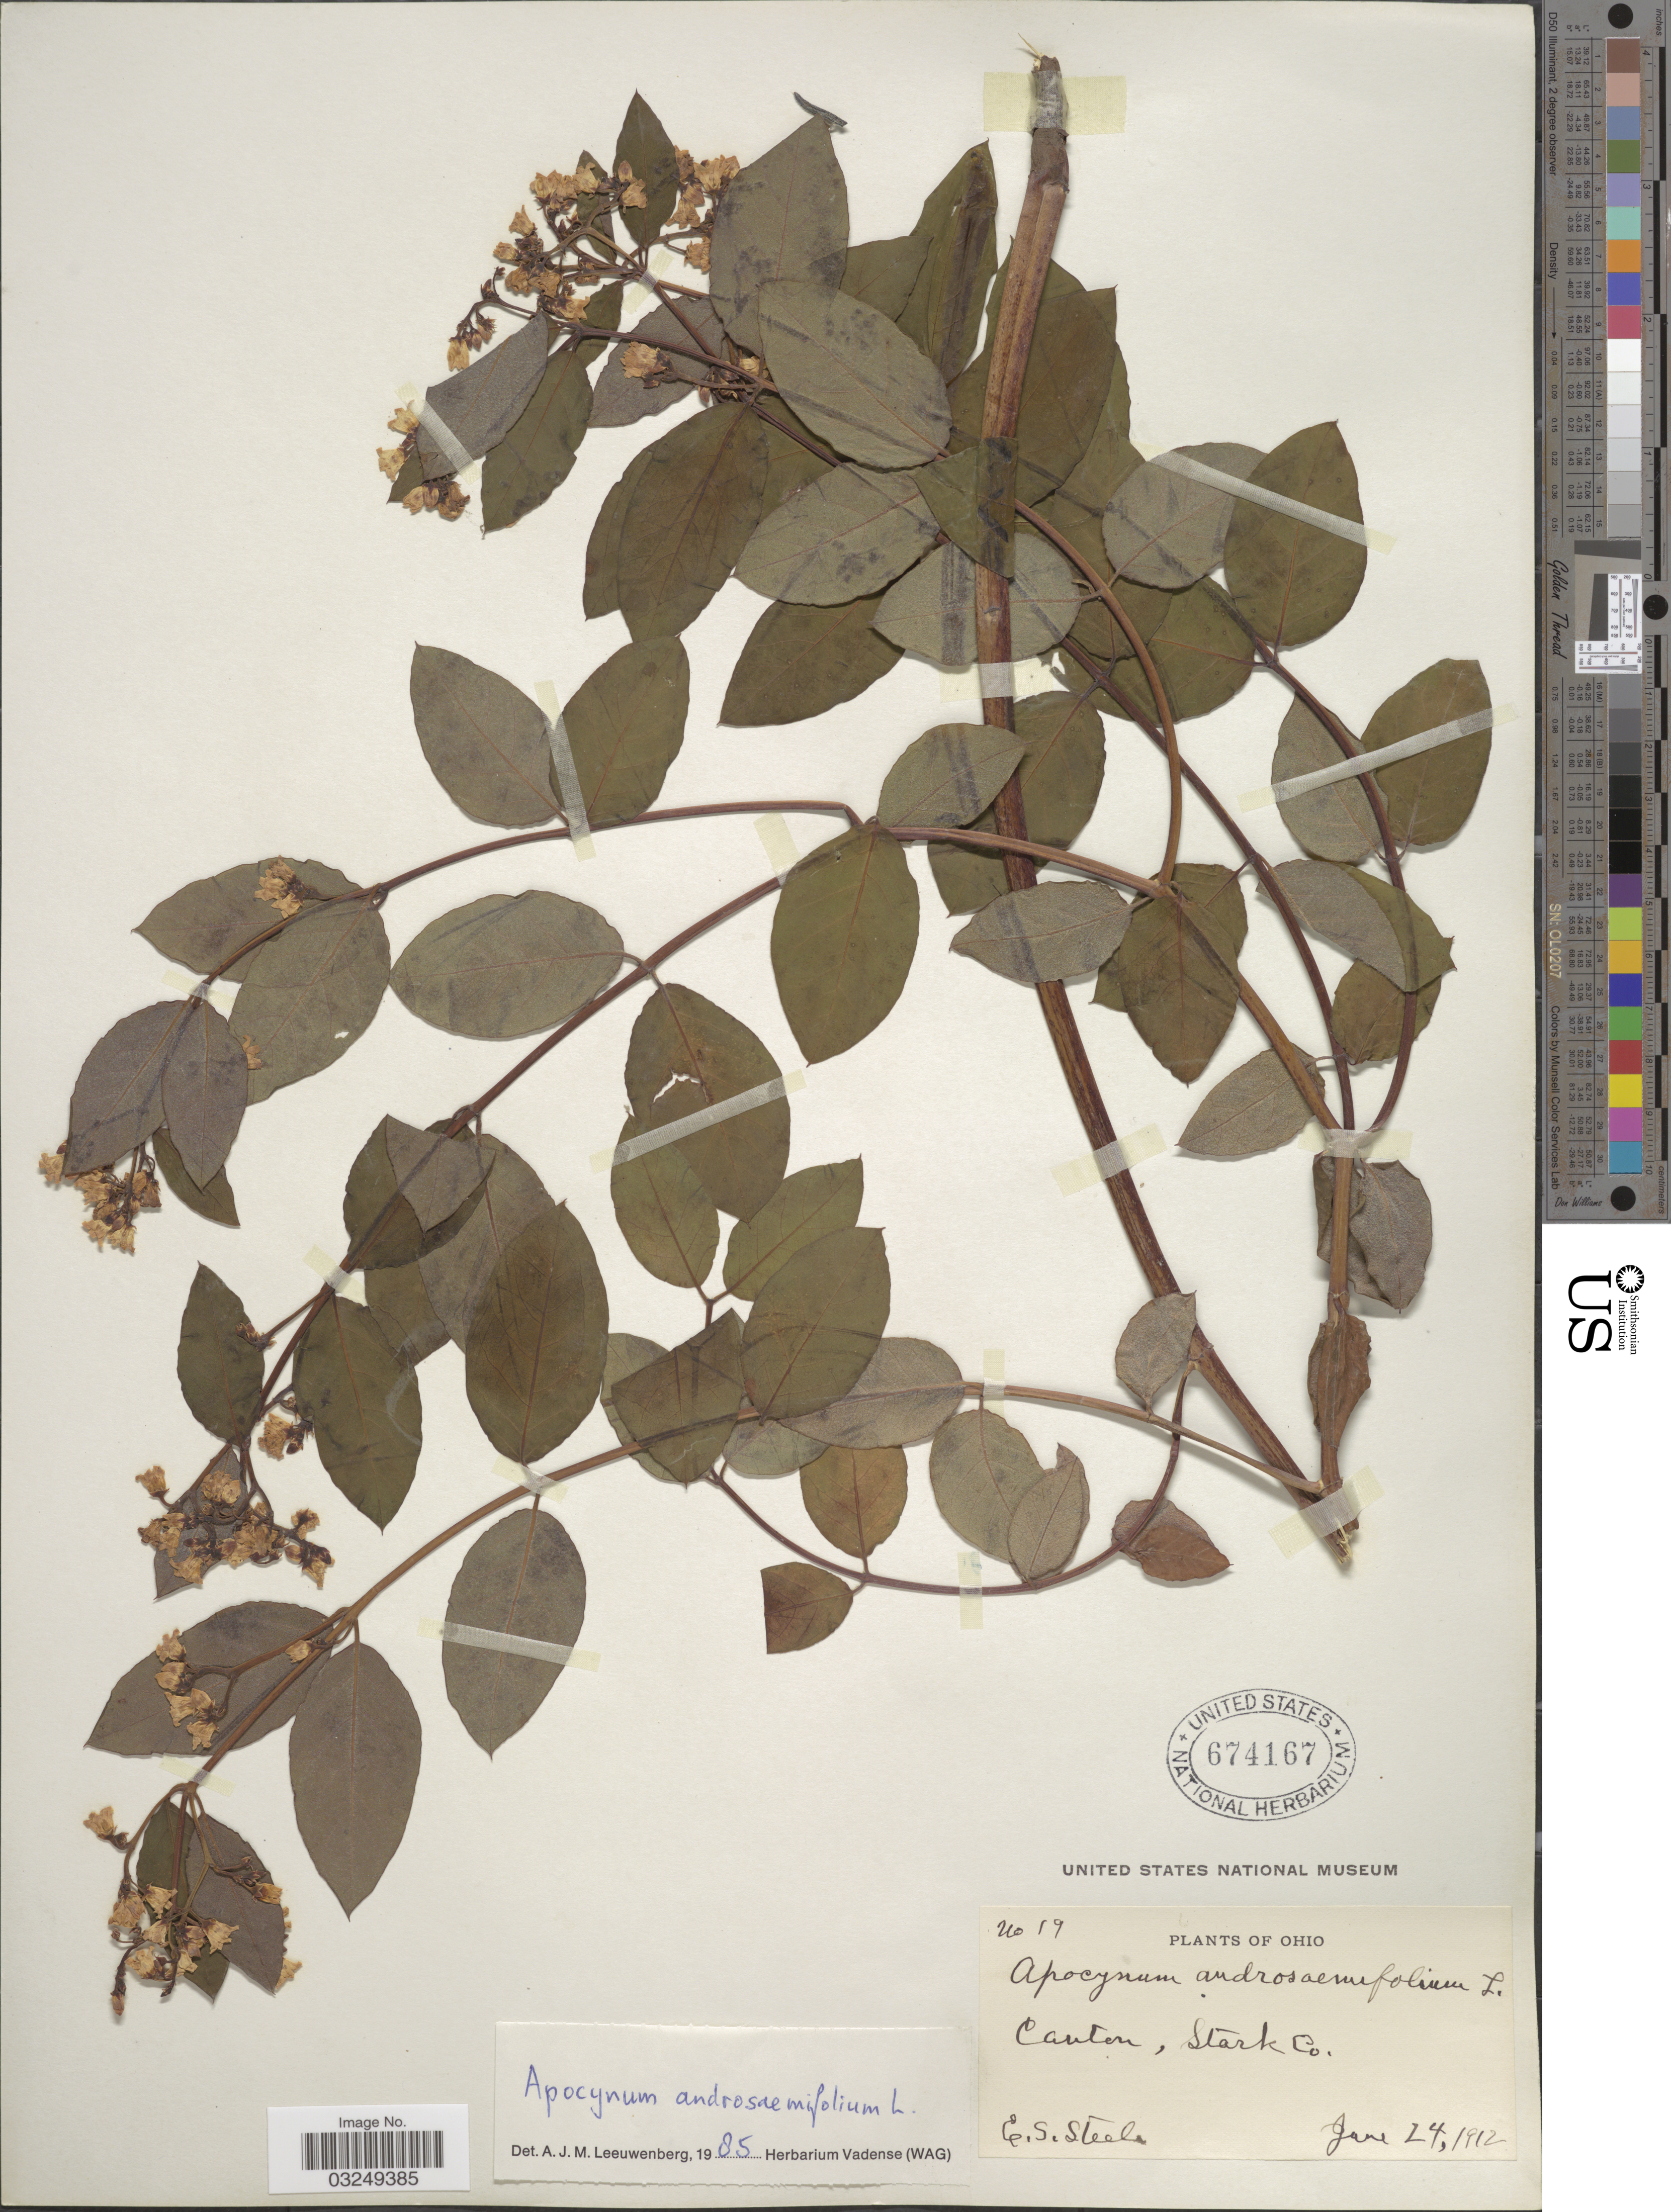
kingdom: Plantae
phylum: Tracheophyta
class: Magnoliopsida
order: Gentianales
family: Apocynaceae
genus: Apocynum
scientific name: Apocynum androsaemifolium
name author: L.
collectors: E. Steele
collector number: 19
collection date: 1912-06-24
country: United States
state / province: Ohio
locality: Canton, Stark Co.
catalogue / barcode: US 674167